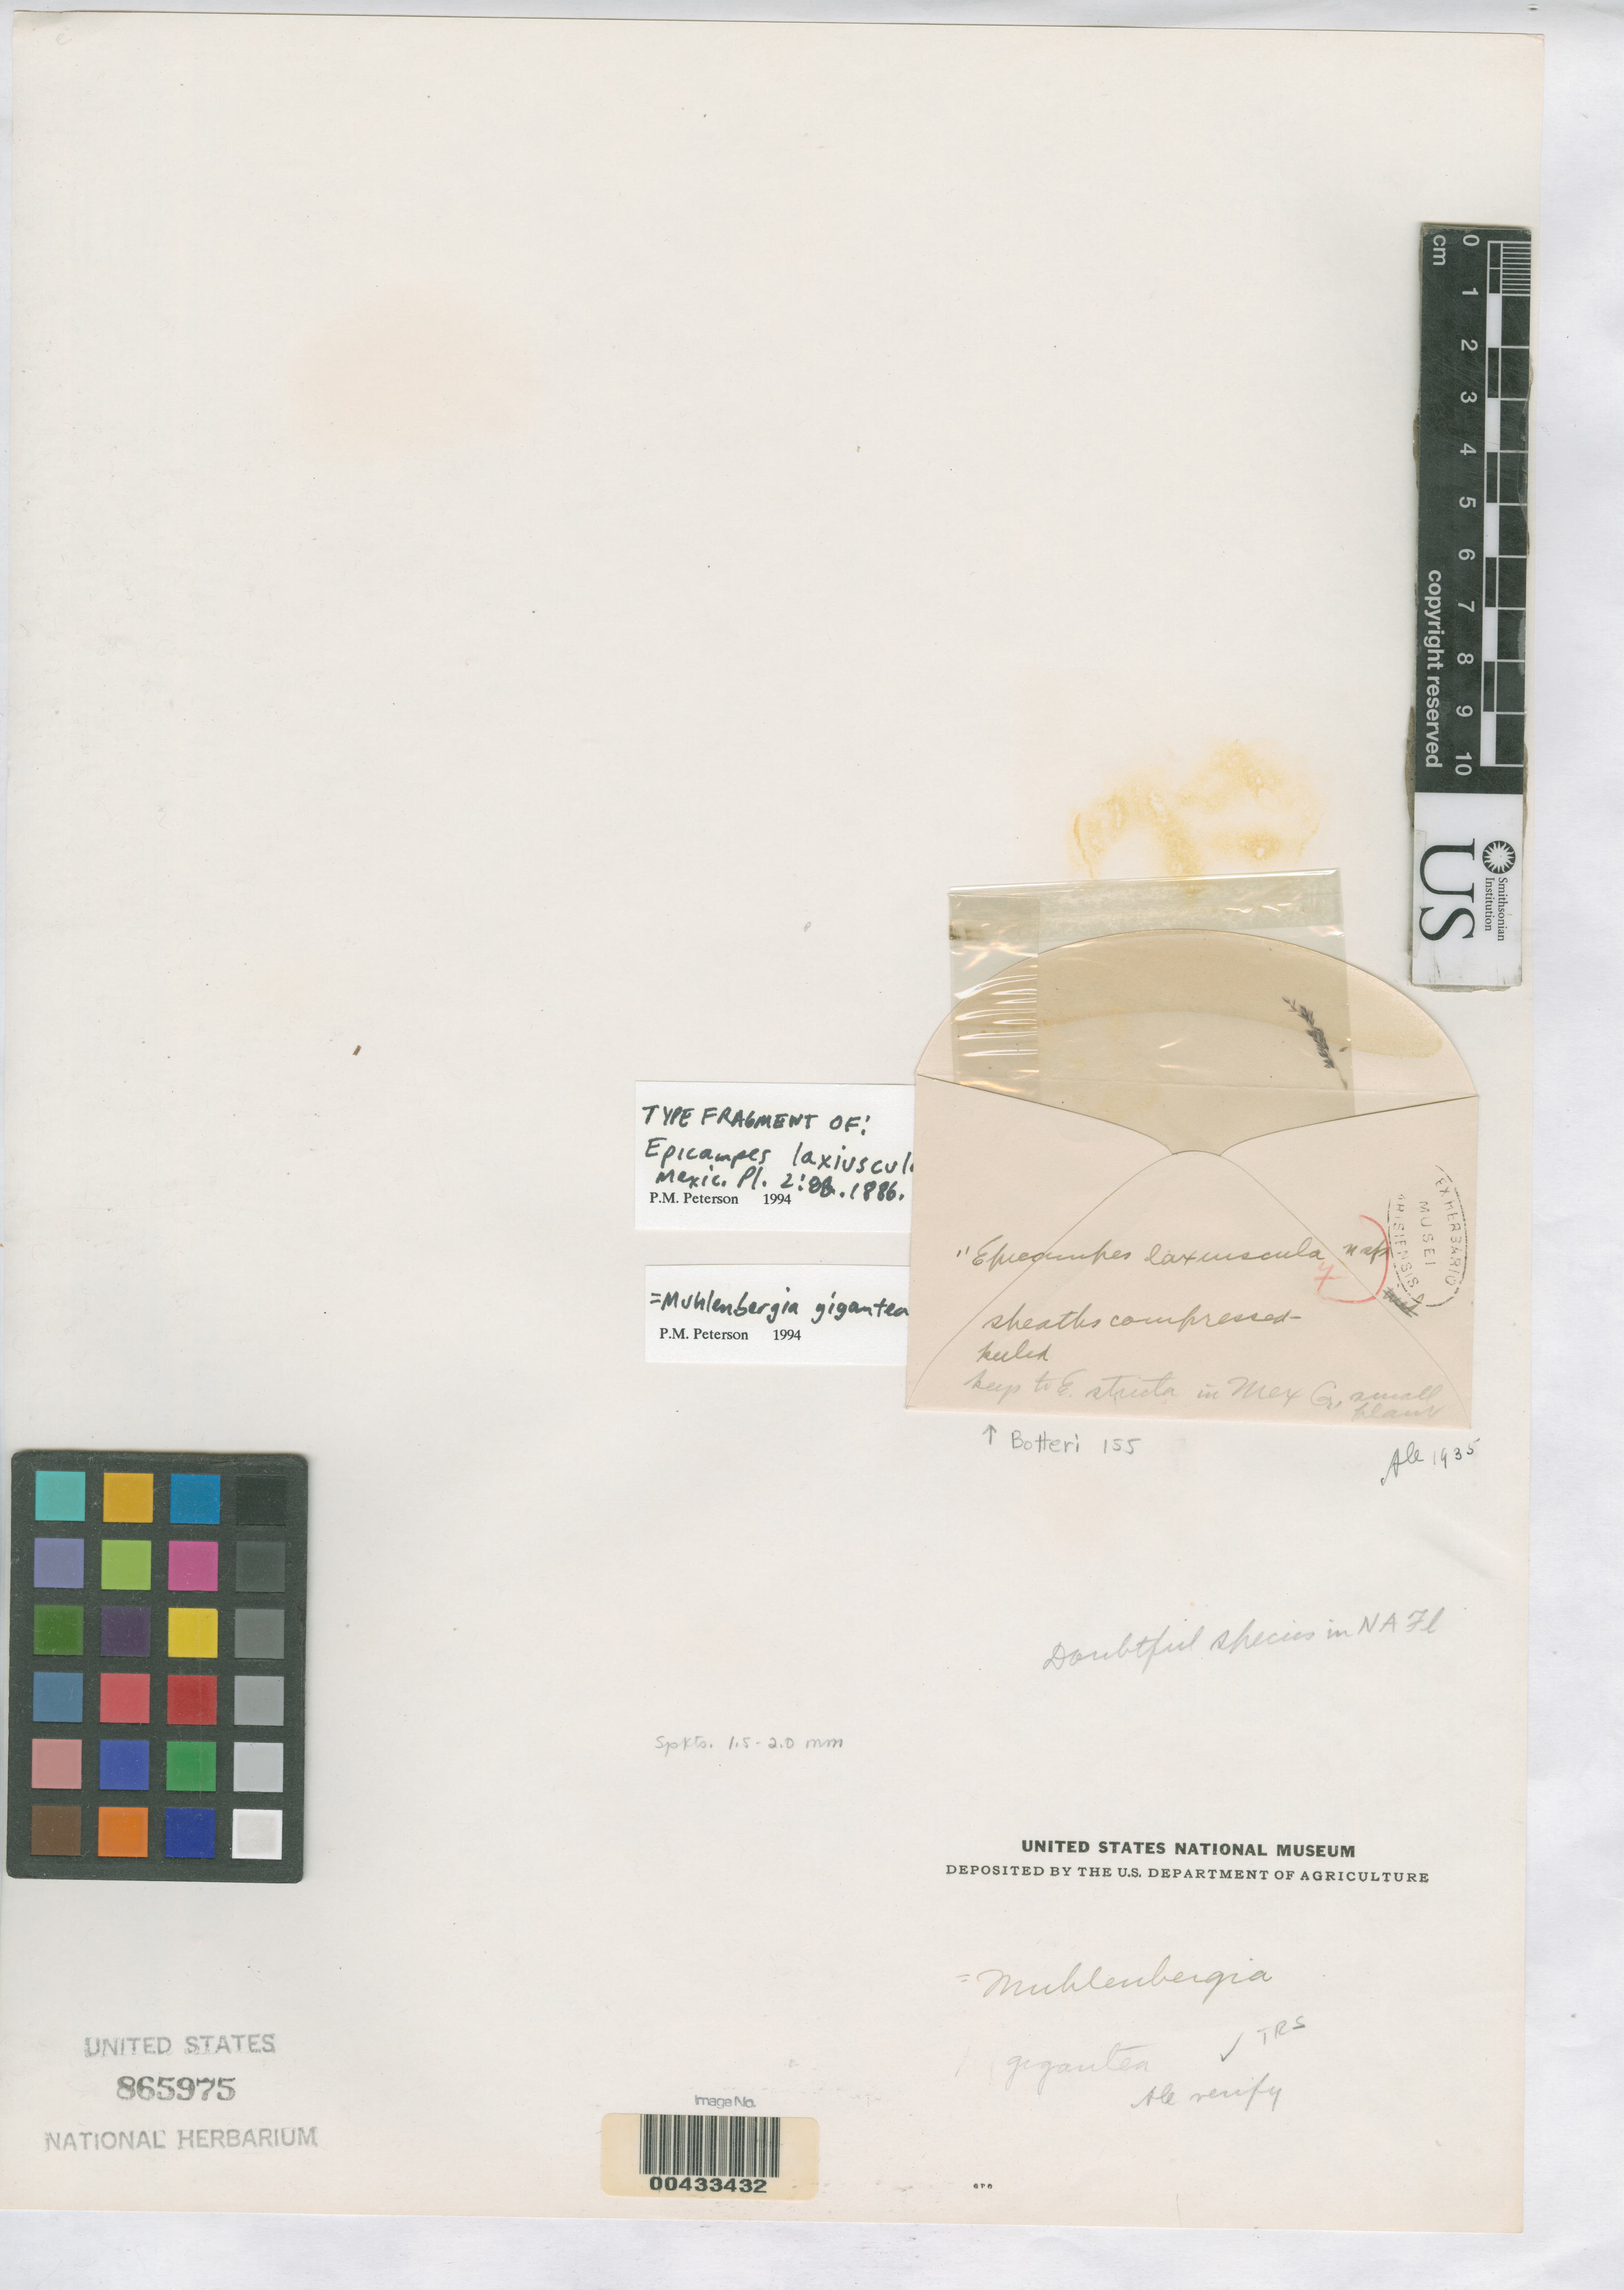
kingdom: Plantae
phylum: Tracheophyta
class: Liliopsida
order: Poales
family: Poaceae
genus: Epicampes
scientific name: Epicampes laxiuscula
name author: E. Fourn.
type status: Type Fragment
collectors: M. Botteri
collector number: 155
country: Mexico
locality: E of Monserrat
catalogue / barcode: US 865975